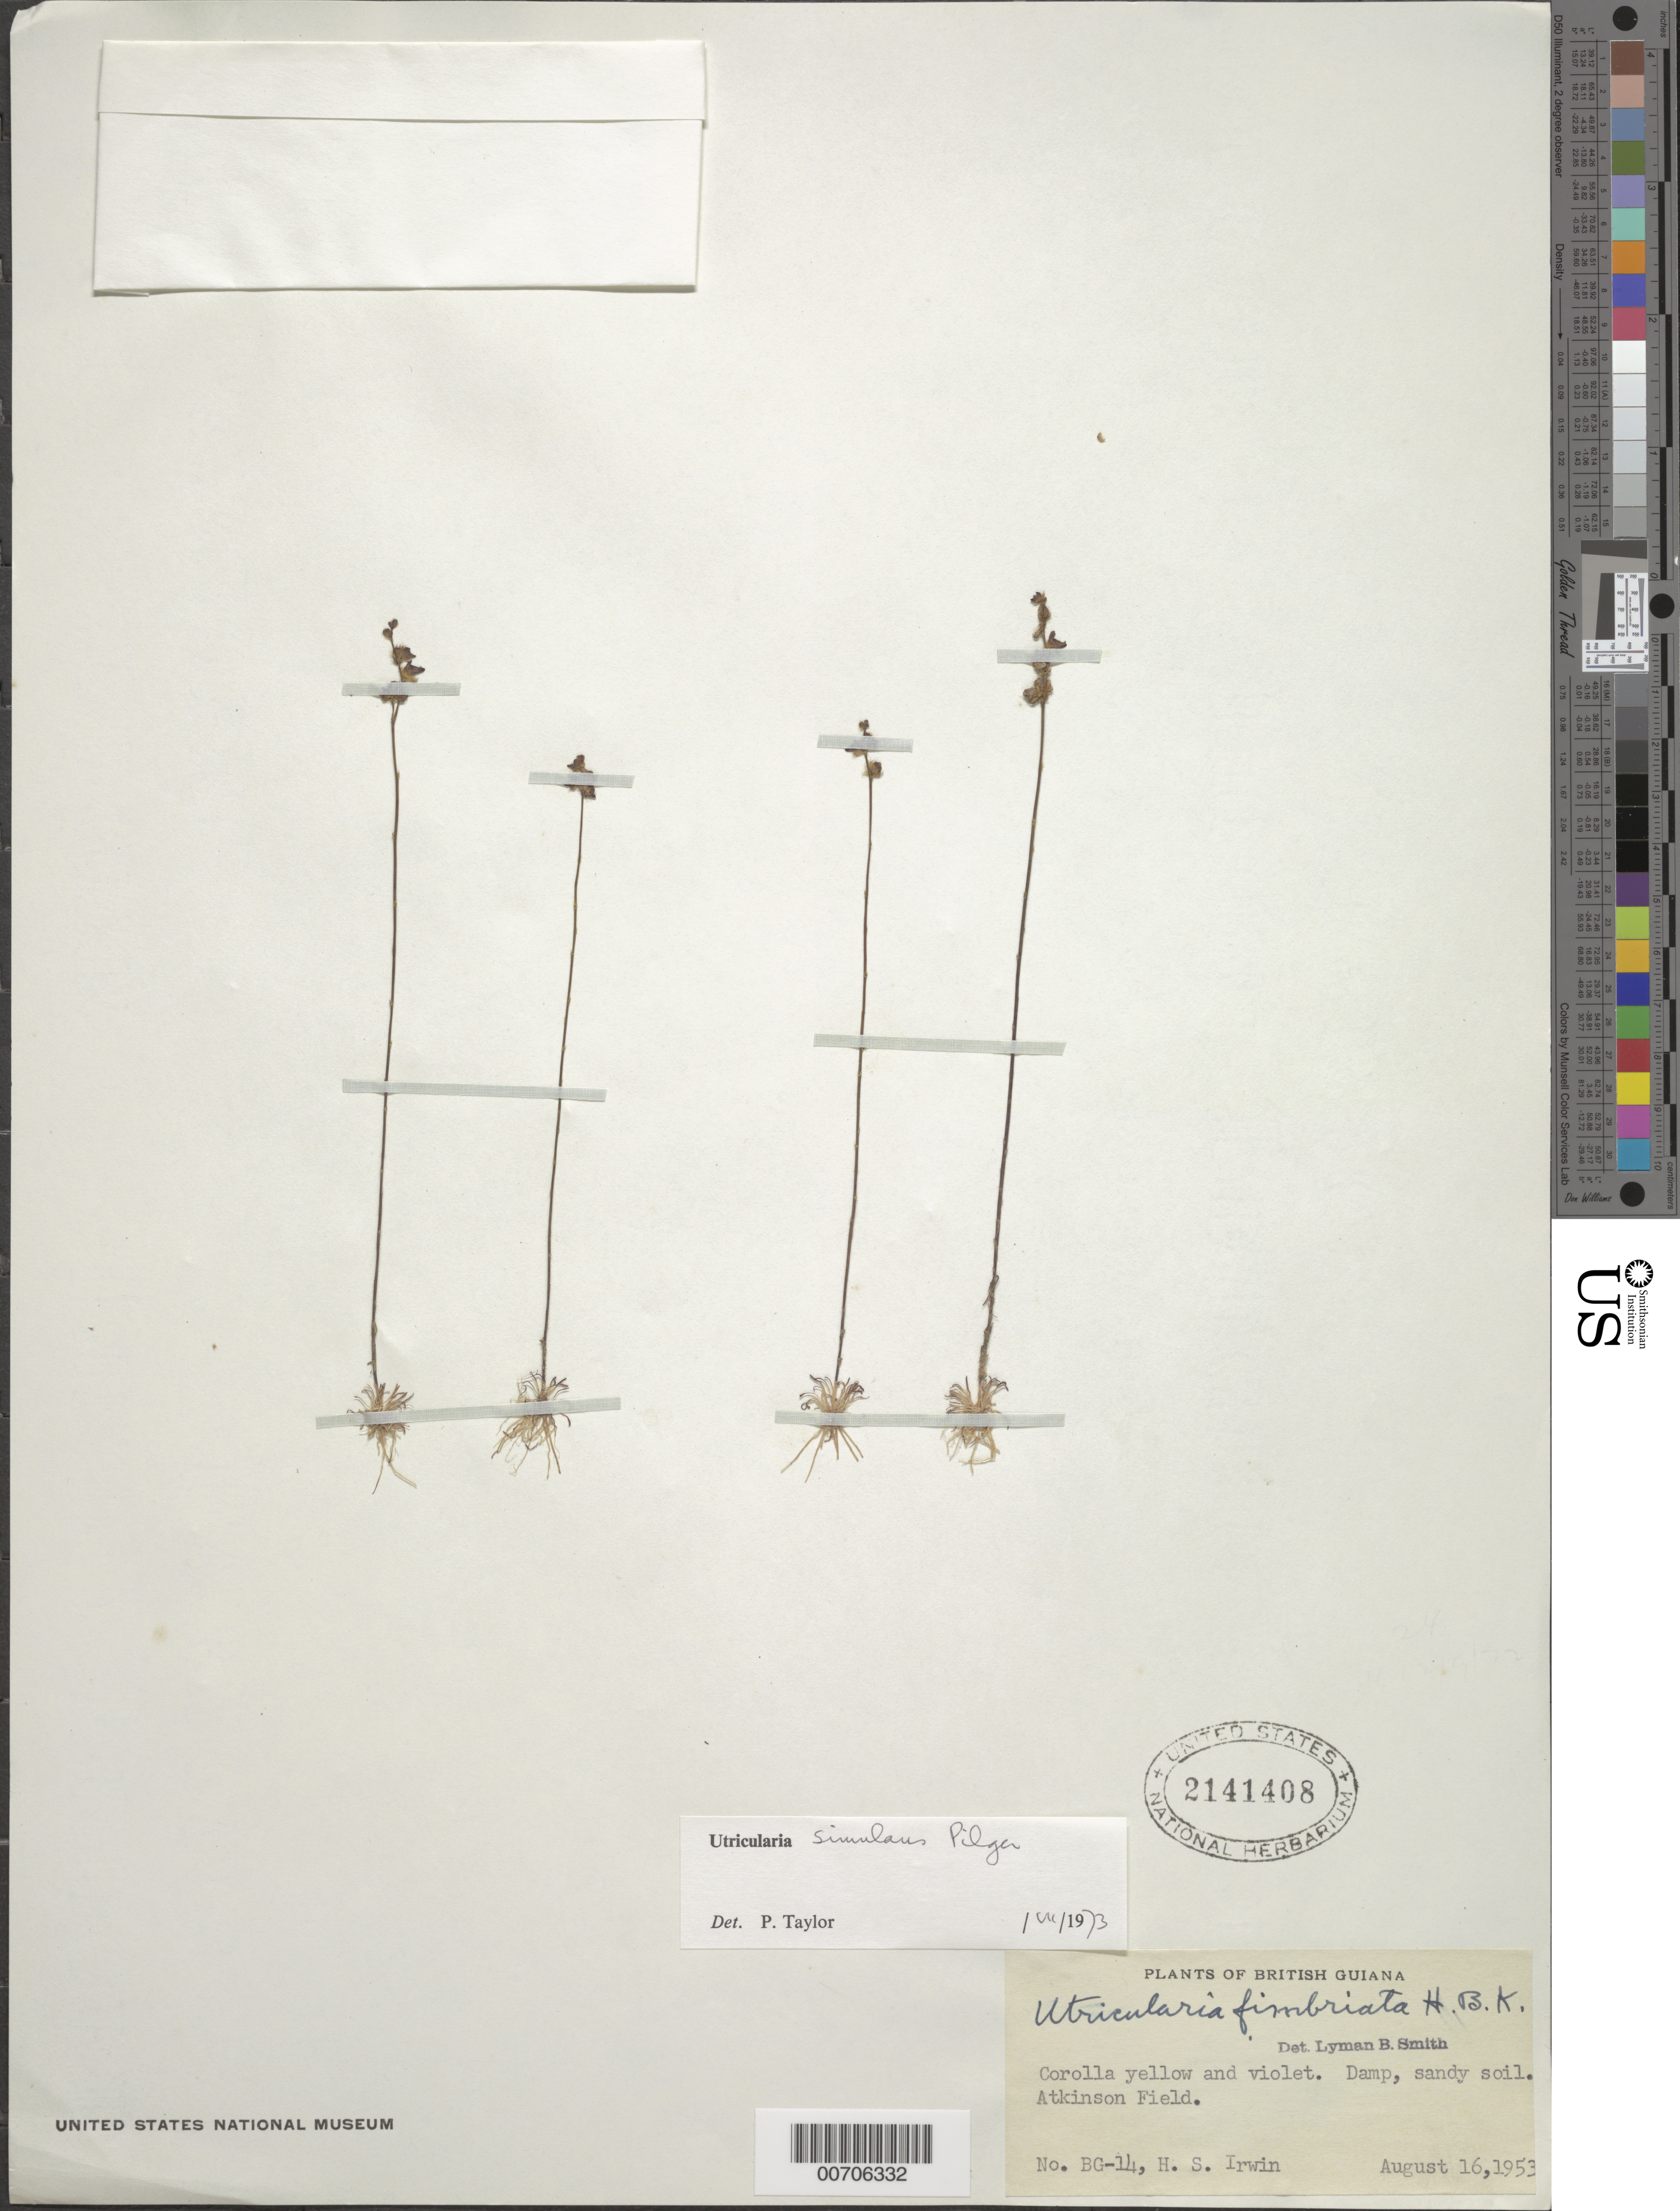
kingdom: Plantae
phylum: Tracheophyta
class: Magnoliopsida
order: Lamiales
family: Lentibulariaceae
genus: Utricularia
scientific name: Utricularia simulans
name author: Pilg.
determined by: Taylor, P.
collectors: H. Irwin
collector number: BG 14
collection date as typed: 16-Aug-53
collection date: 1953-08-16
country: Guyana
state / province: Demerara-Mahaica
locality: Atkinson Field, 20 mi. S of Georgetown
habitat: Damp, sandy soil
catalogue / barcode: US 2141408